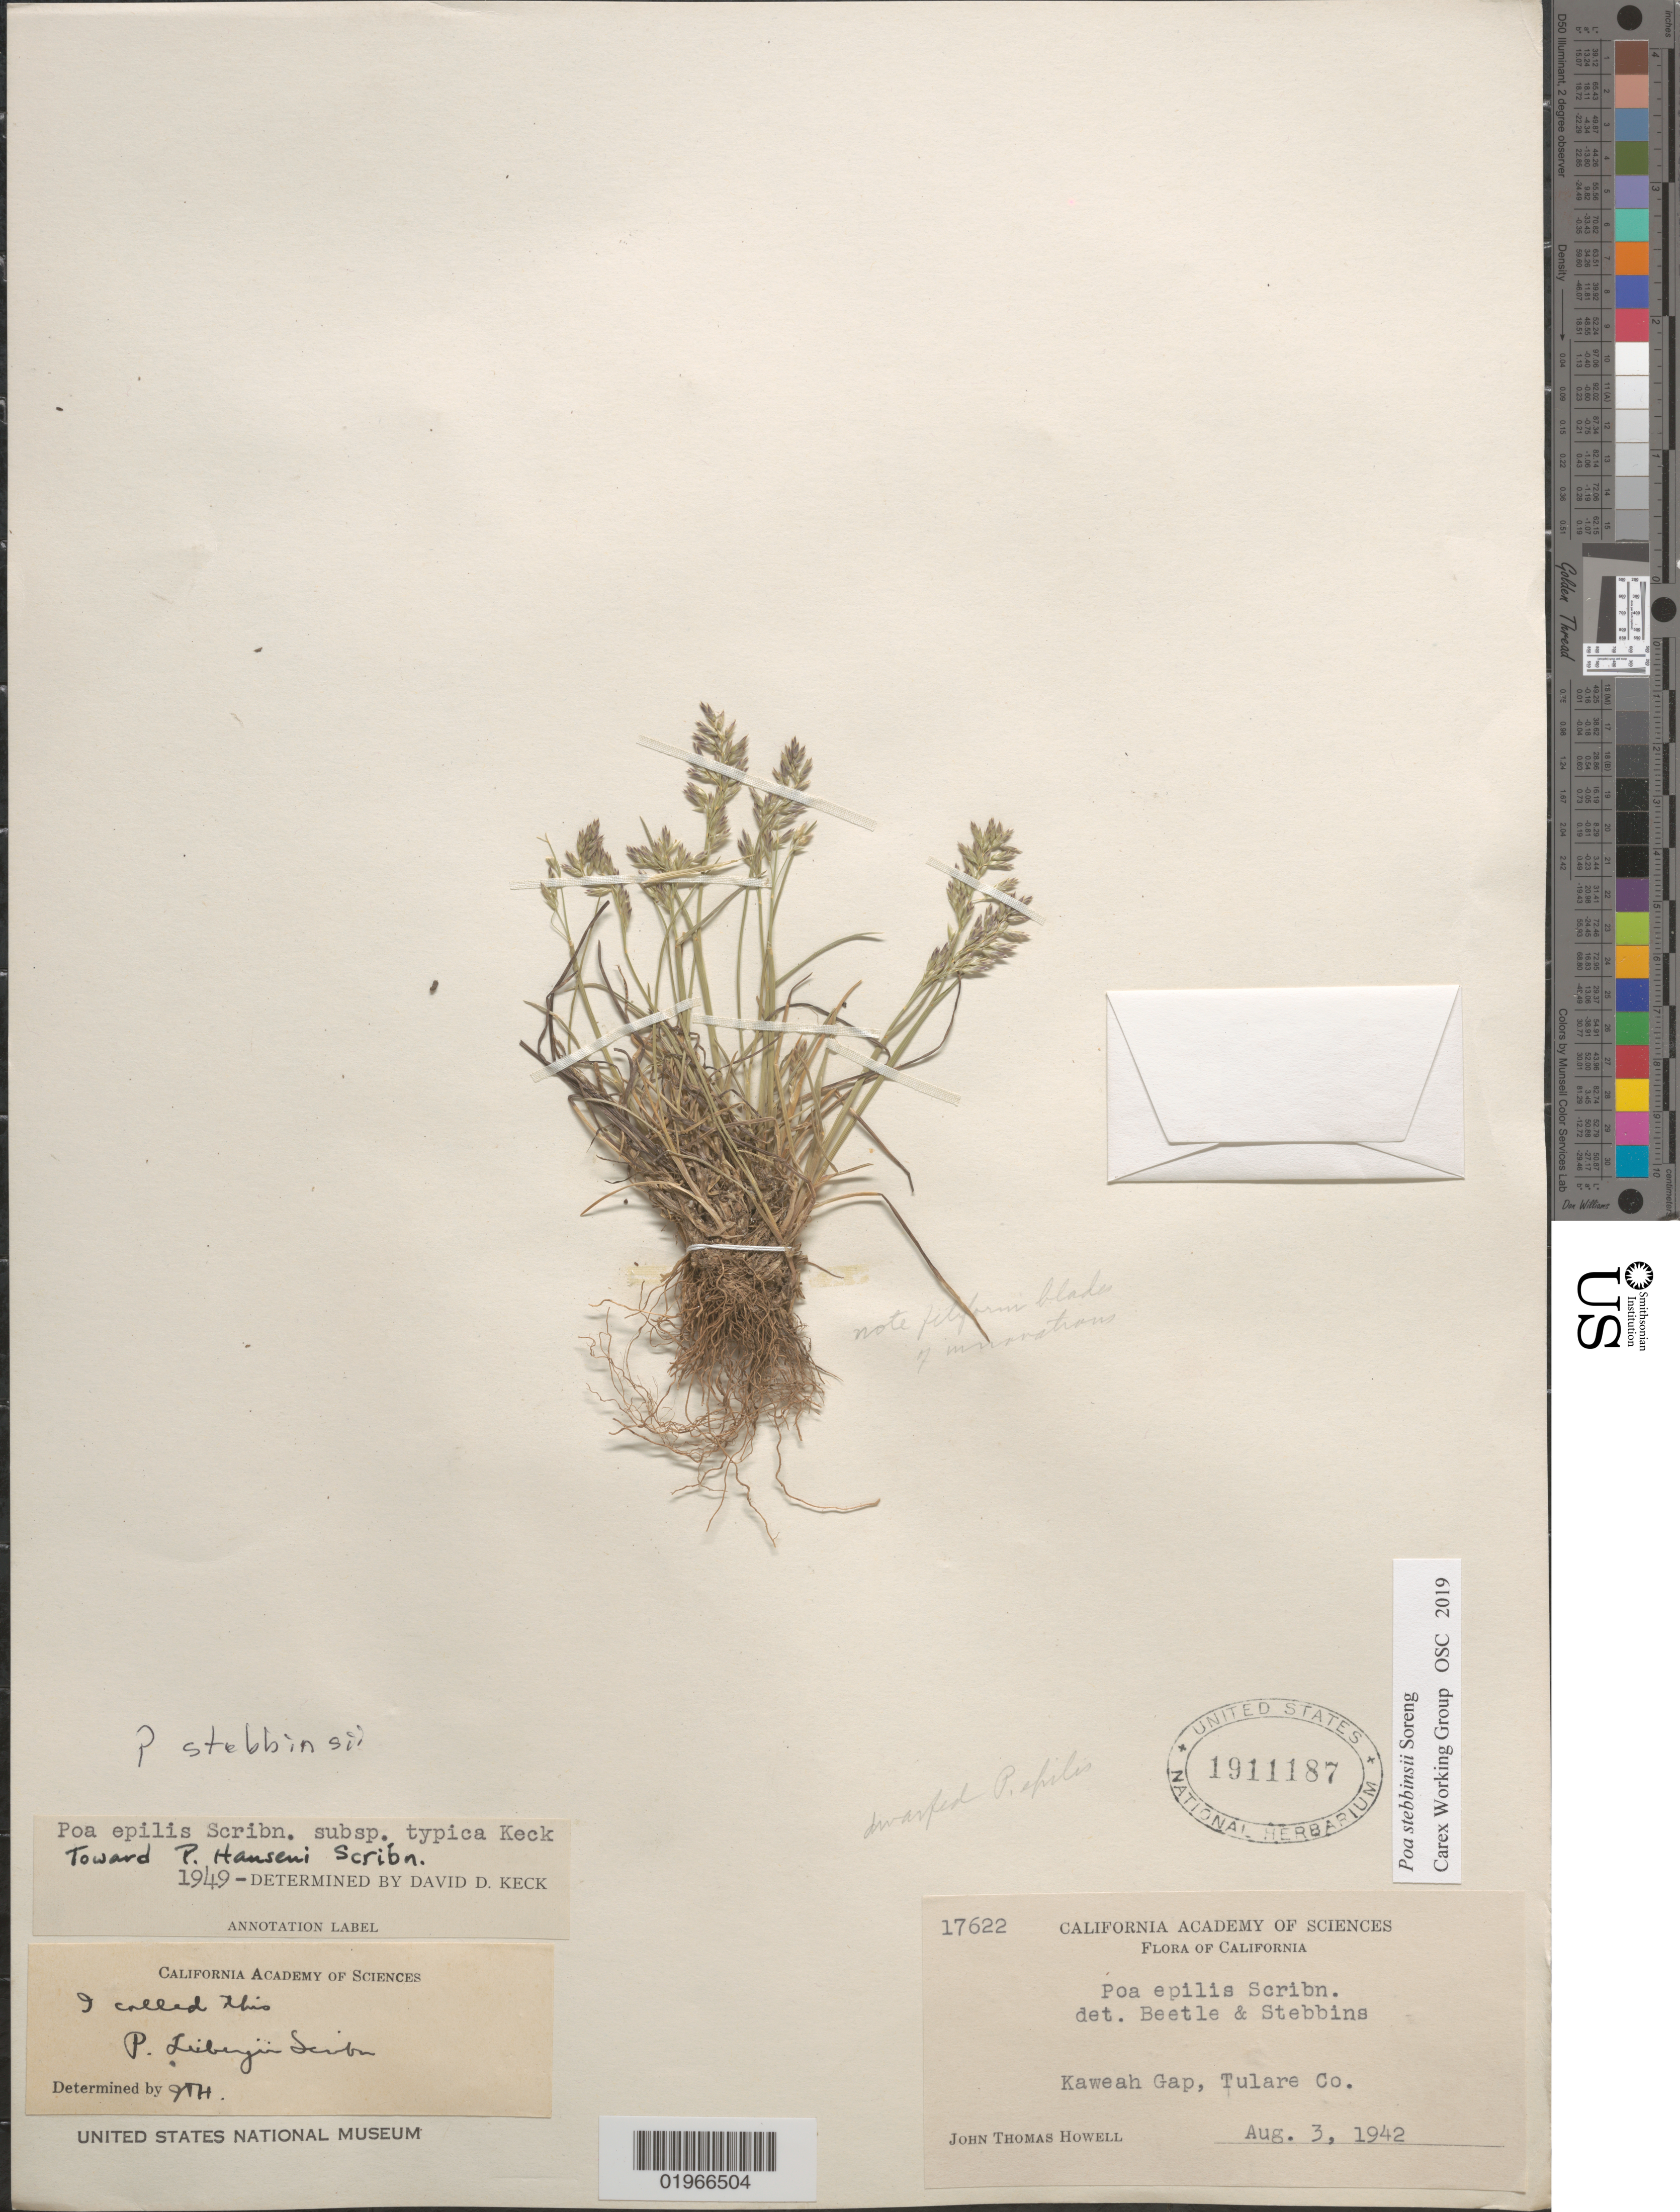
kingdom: Plantae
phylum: Tracheophyta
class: Liliopsida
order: Poales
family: Poaceae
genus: Poa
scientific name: Poa stebbinsii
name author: Soreng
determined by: Soreng, Robert J., Research Associate (BOT), Smithsonian Institution - National Museum of Natural History (UNITED STATES)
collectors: J. T. Howell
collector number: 17622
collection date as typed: Aug. 3, 1942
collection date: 1942-08-03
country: United States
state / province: California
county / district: Tulare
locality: Kaweah Gap.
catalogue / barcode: US 1911187